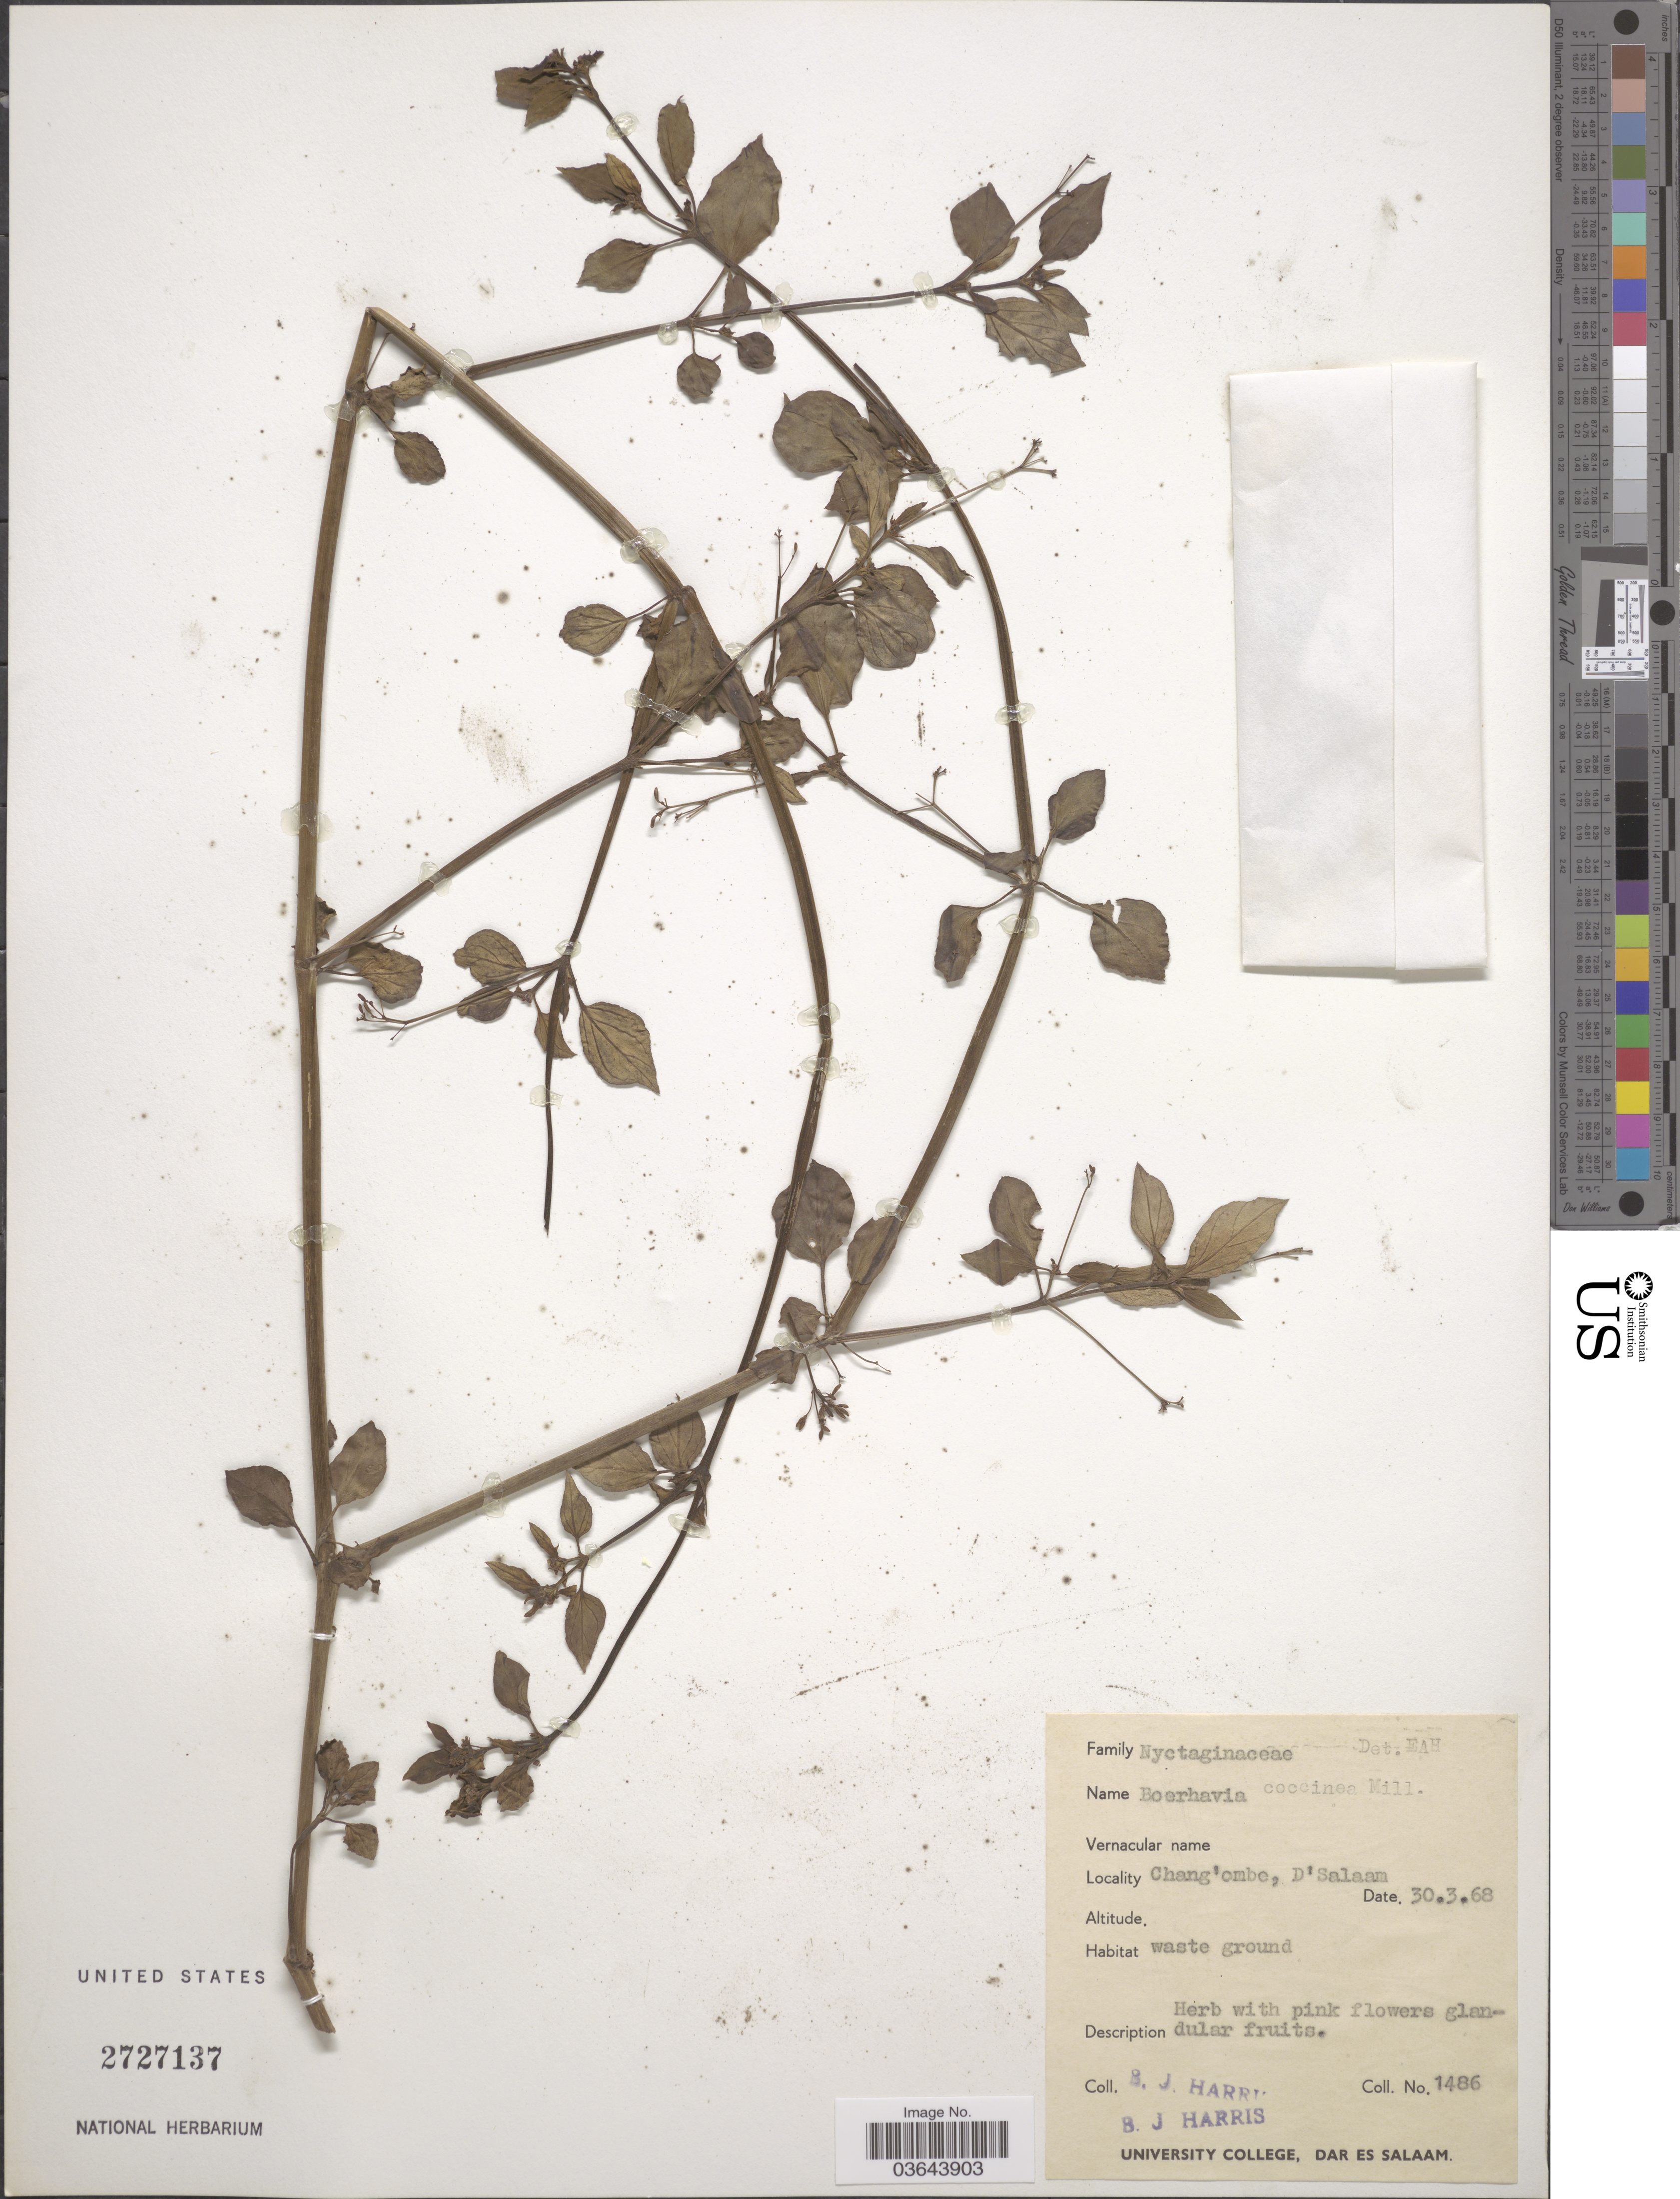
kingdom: Plantae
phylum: Tracheophyta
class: Magnoliopsida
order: Caryophyllales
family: Nyctaginaceae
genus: Boerhavia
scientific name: Boerhavia diffusa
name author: L.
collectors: B. J. Harris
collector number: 1486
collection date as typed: Transcribed d/m/y: 30/3/68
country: Tanzania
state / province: Dar es Salaam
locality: Chang'ombe, D'Salaam.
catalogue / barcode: US 2727137